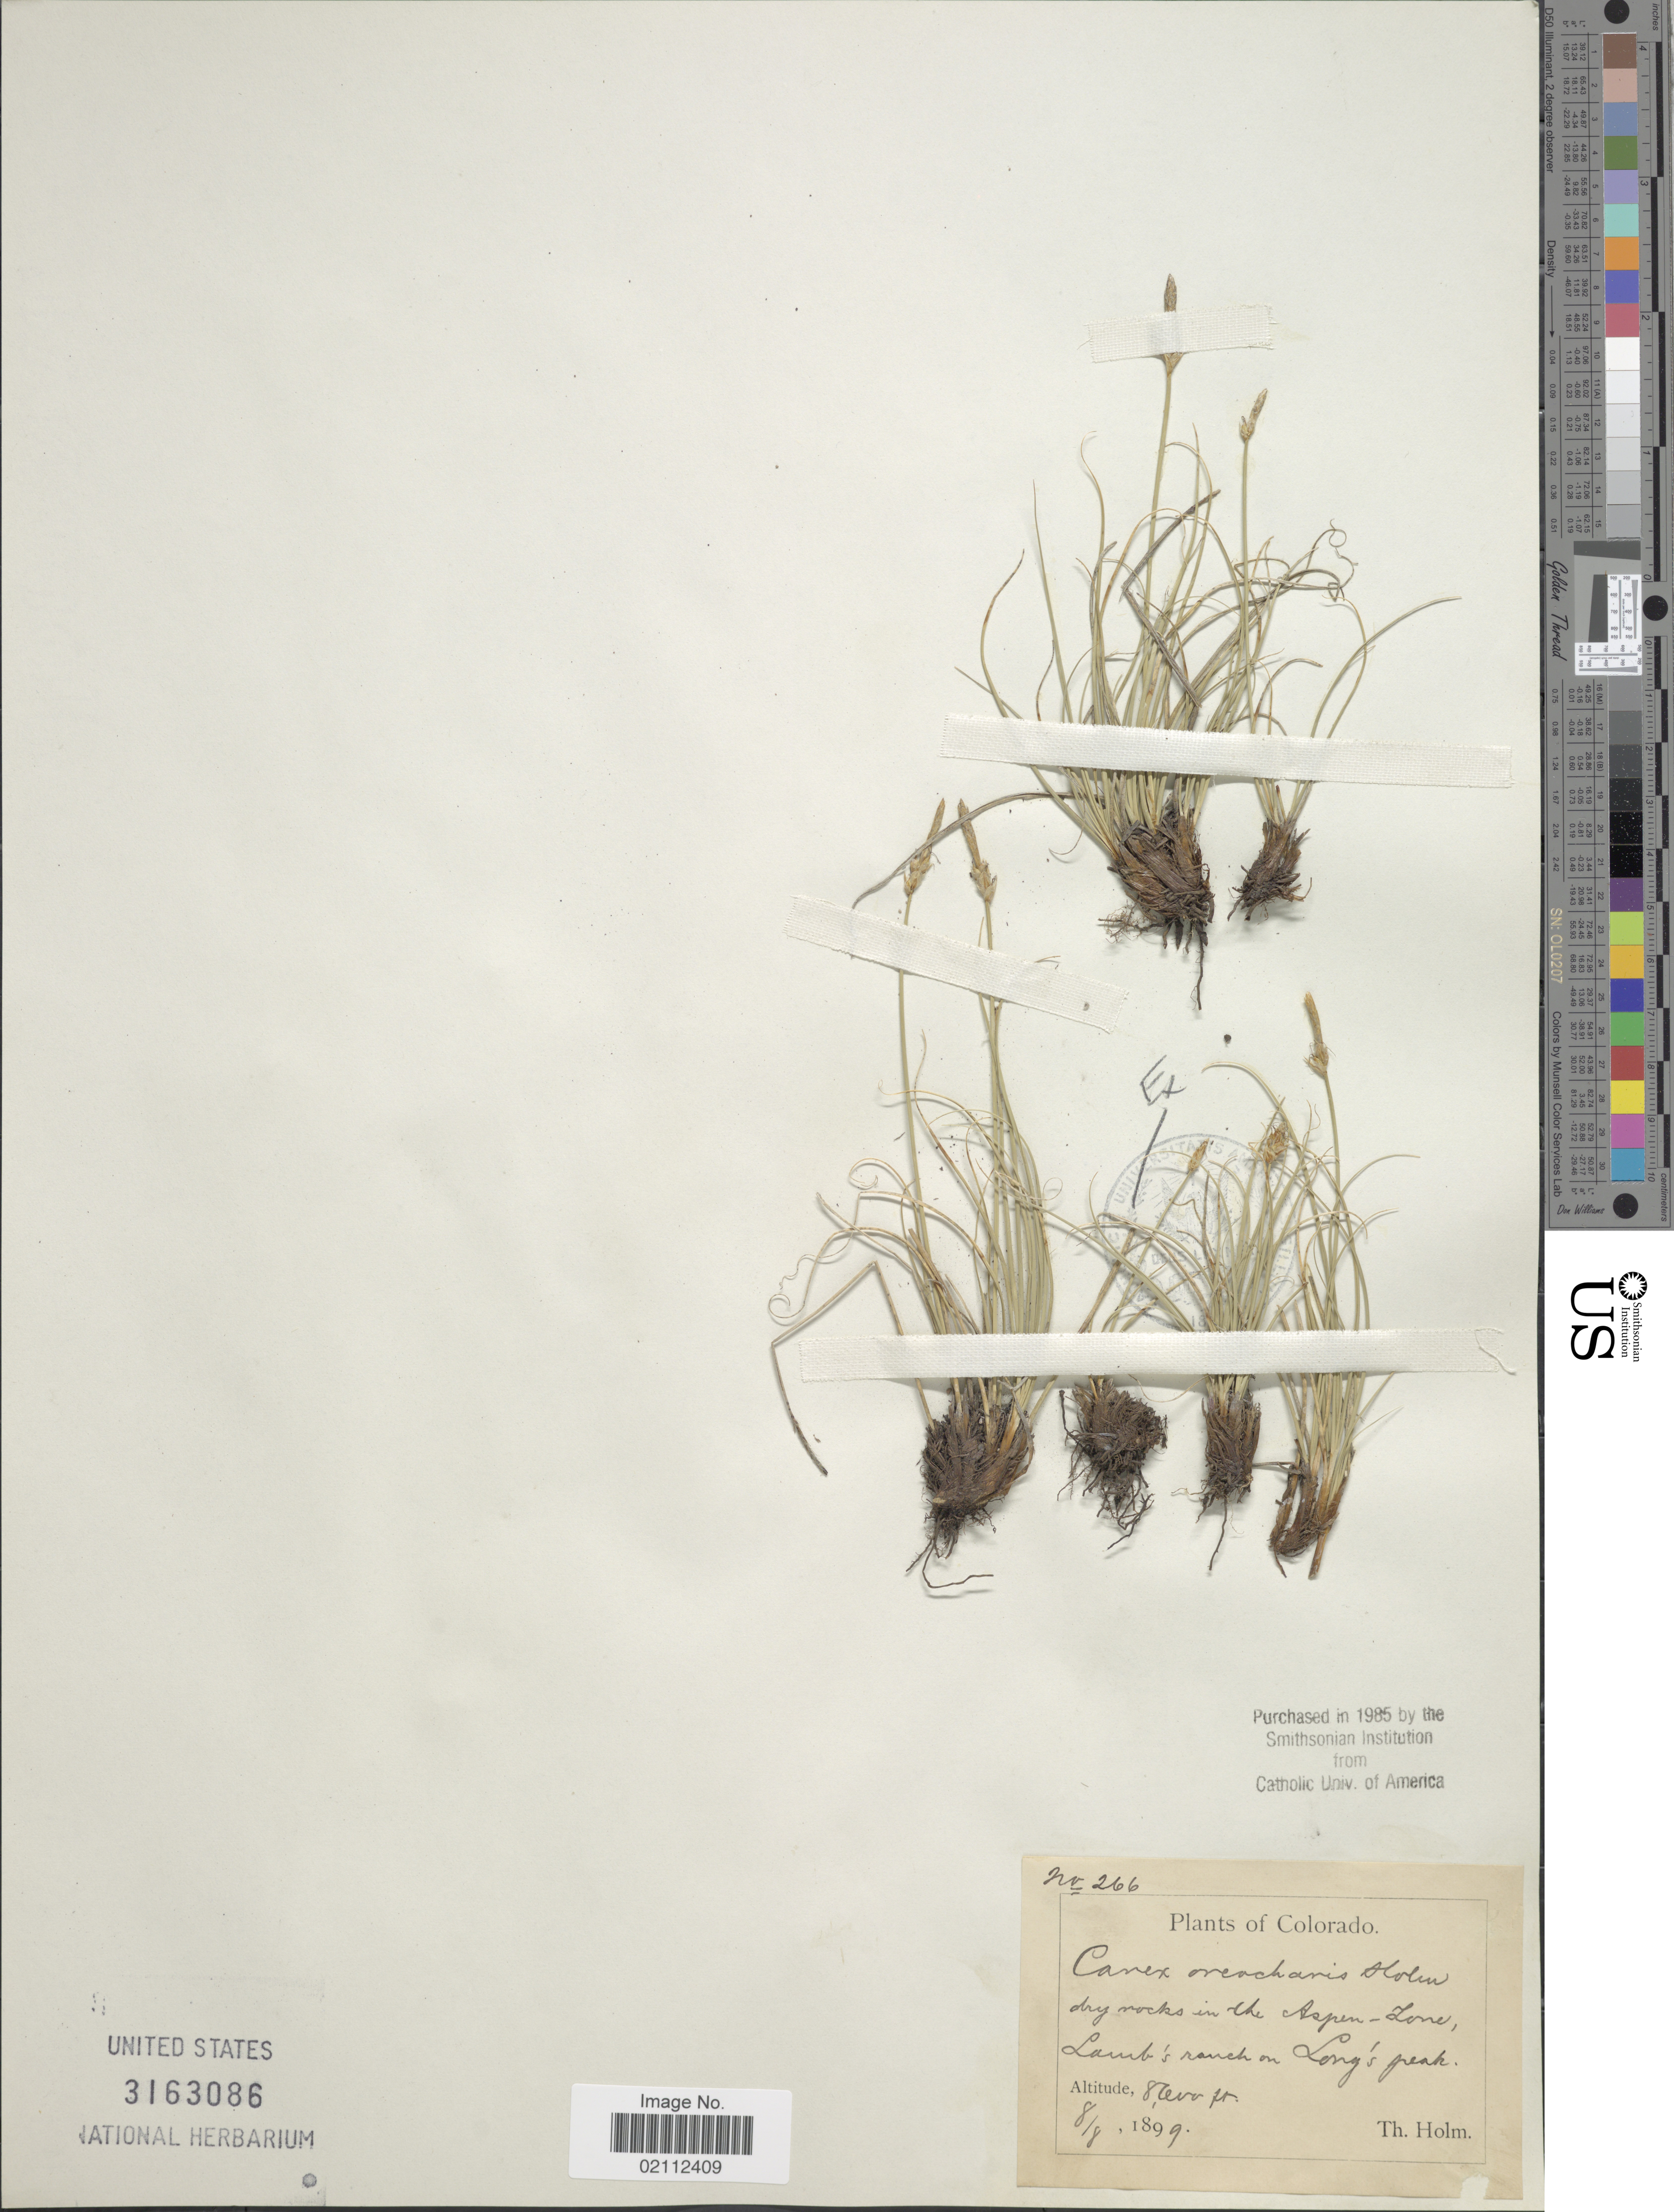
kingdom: Plantae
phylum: Tracheophyta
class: Liliopsida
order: Poales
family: Cyperaceae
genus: Carex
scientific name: Carex halliana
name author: L.H. Bailey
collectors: T. Holm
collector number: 266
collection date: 1899-08-08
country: United States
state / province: Colorado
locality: Aspen-Zone, Lamb's ranch on Long's peak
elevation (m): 2621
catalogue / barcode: US 3163086